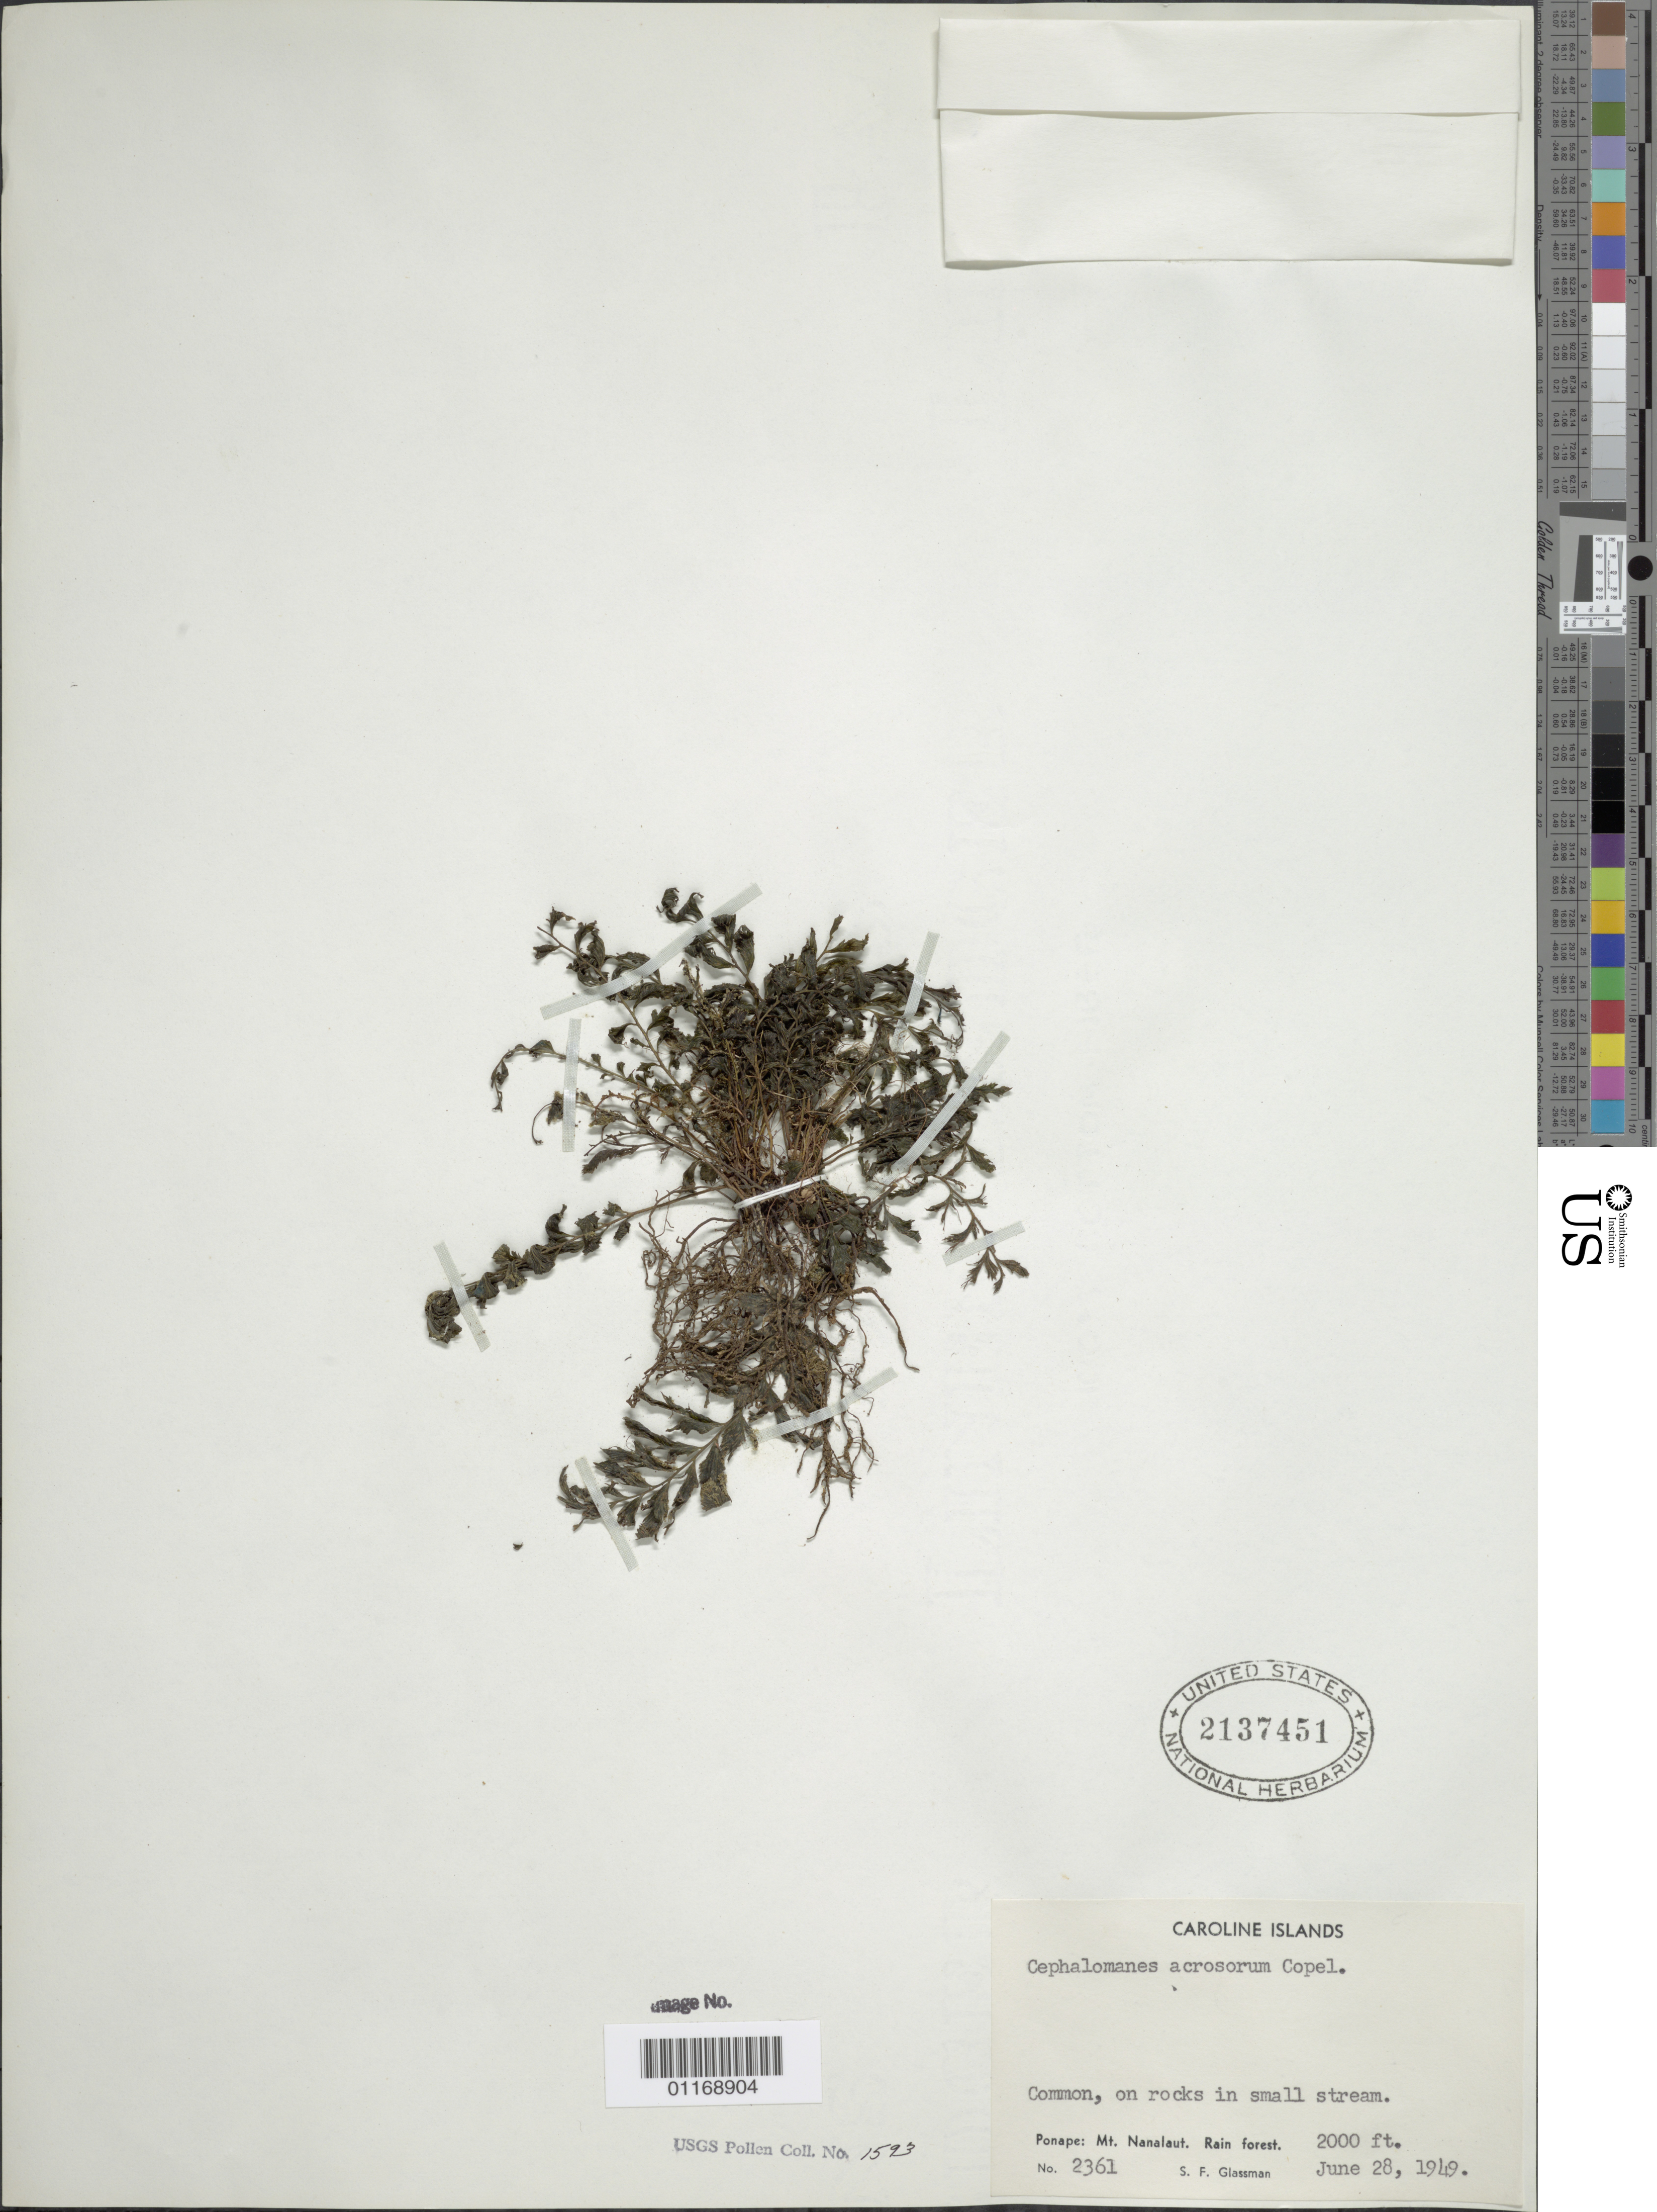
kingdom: Plantae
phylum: Tracheophyta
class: Polypodiopsida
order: Hymenophyllales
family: Hymenophyllaceae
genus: Cephalomanes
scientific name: Cephalomanes acrosorum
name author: Copel.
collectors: S. F. Glassman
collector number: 2361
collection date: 1949-06-28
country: Micronesia, Federated States of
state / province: Pohnpei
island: Pohnpei [Ponape]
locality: Mt. Nanalaut, Ponape, Caroline Islands. Rain forest.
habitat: On rocks in small stream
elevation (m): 610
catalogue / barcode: US 2137451